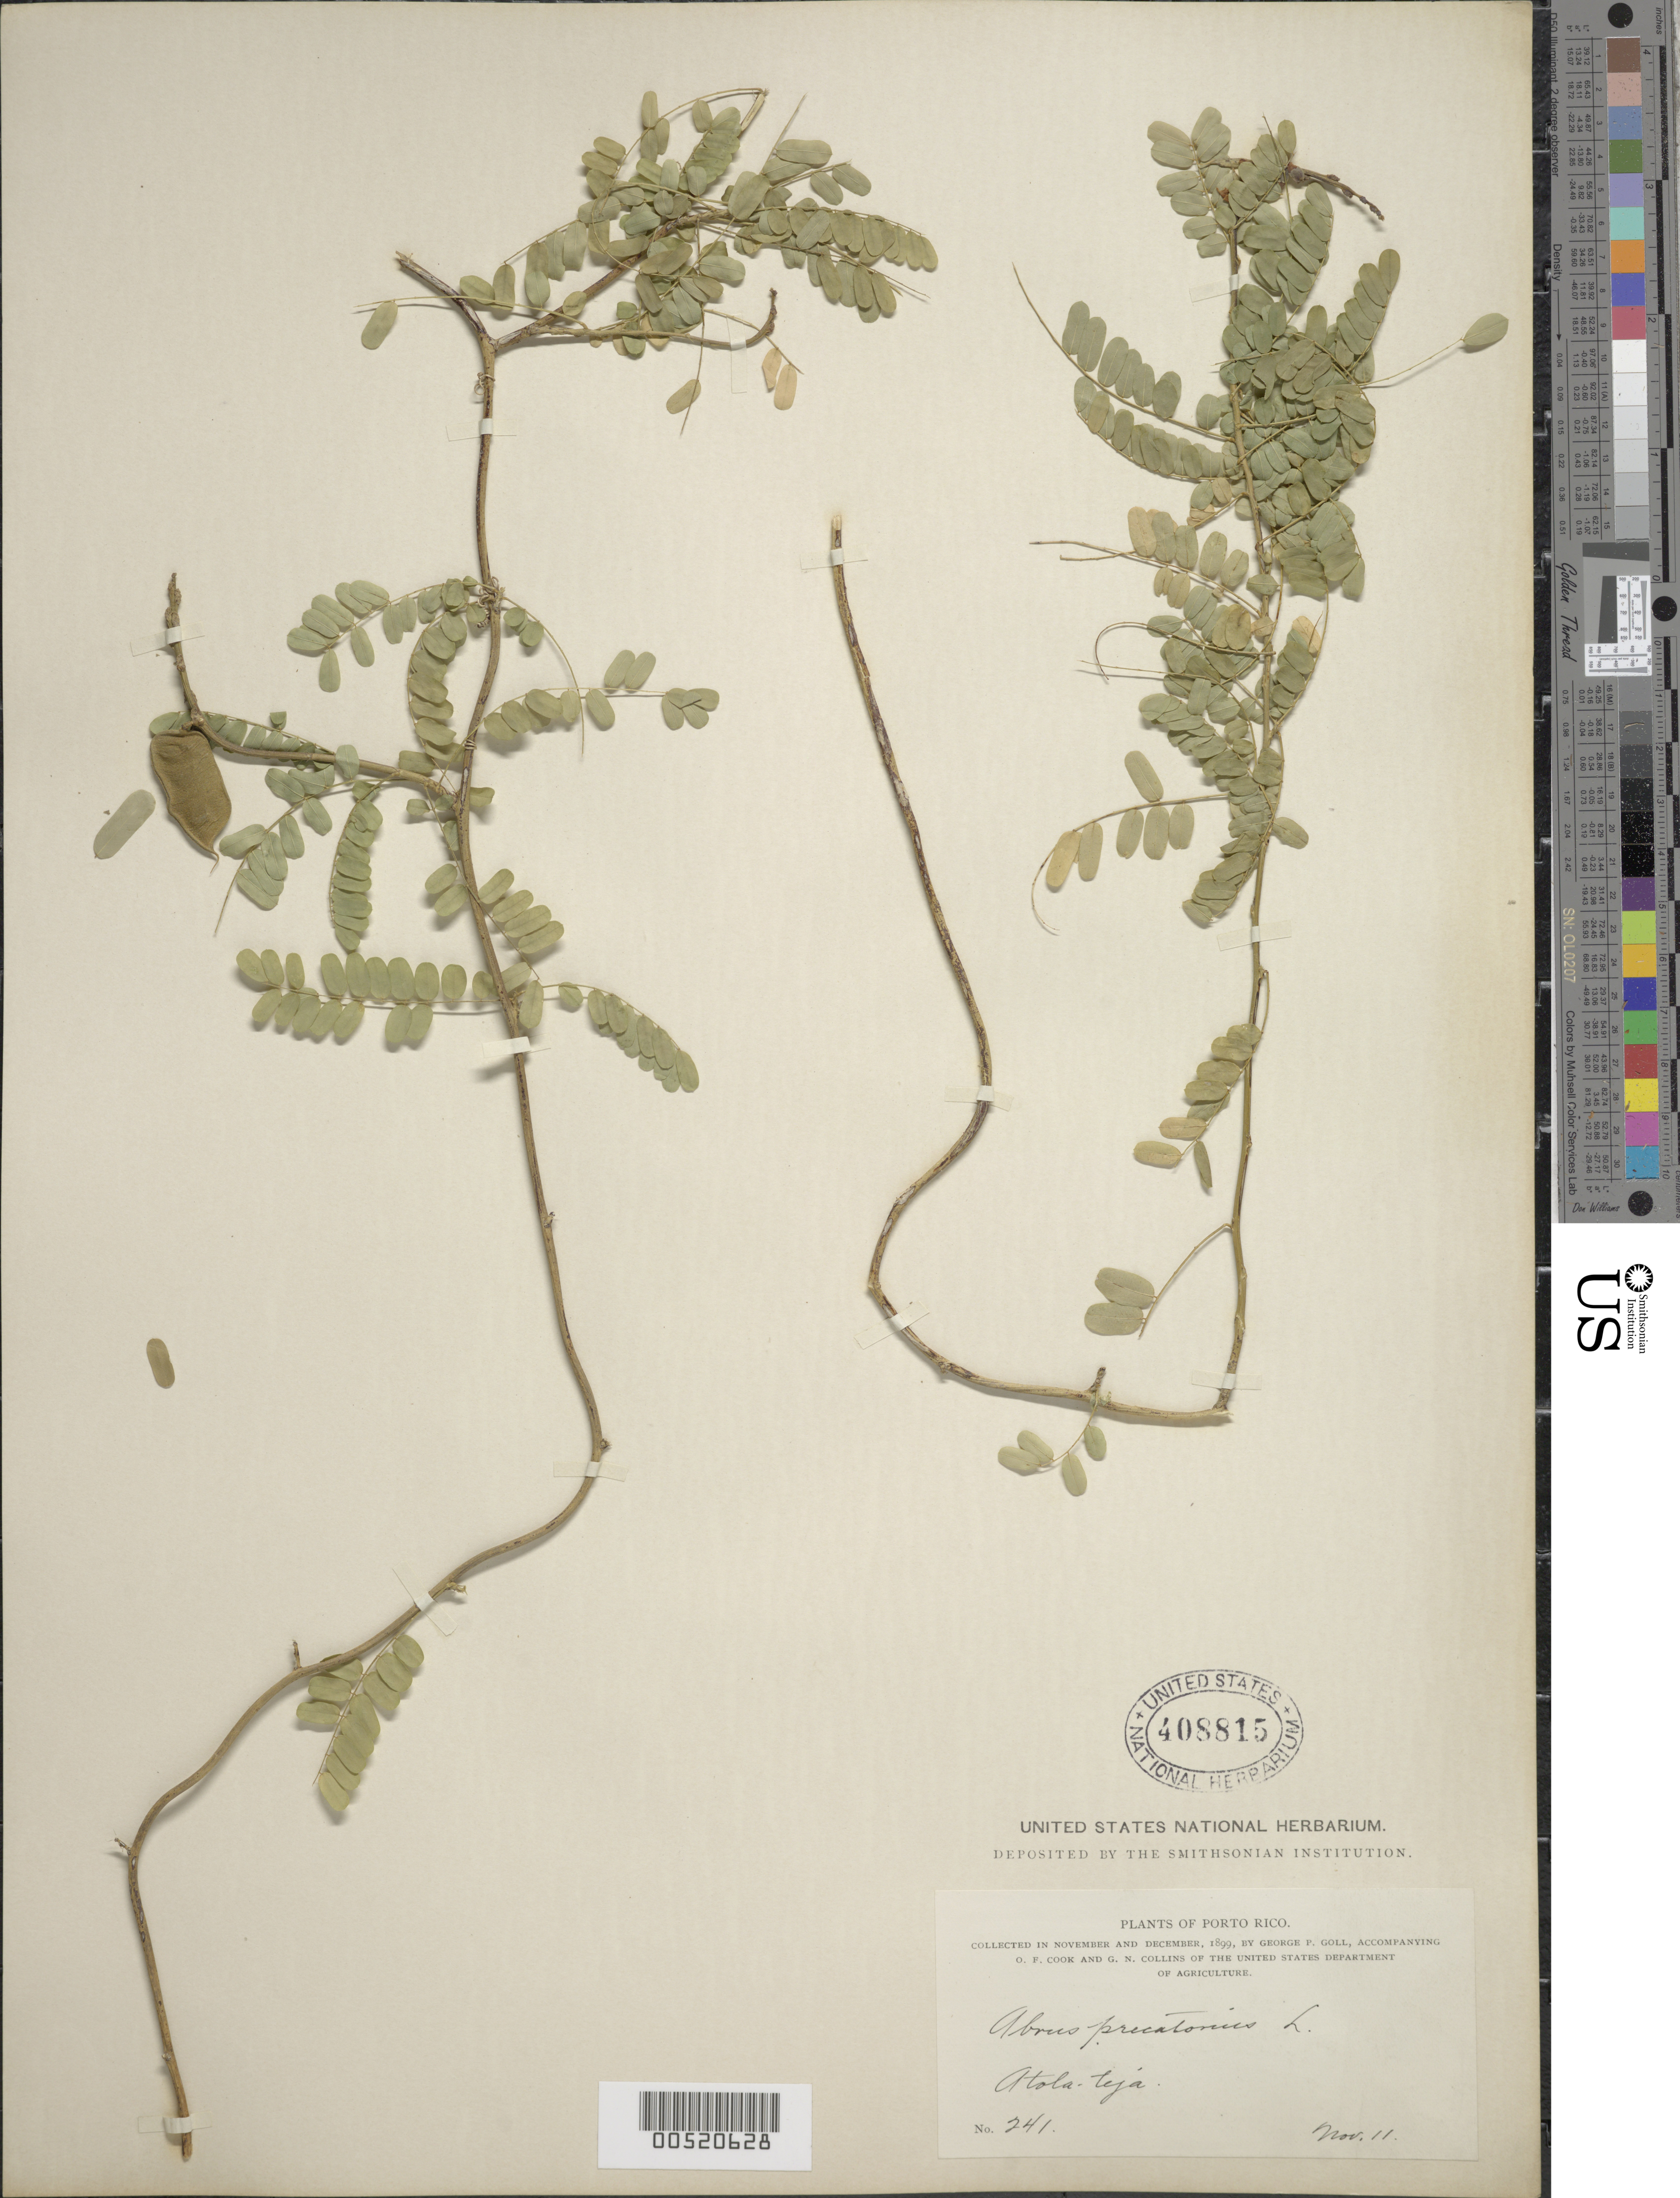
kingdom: Plantae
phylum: Tracheophyta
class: Magnoliopsida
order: Fabales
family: Fabaceae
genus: Abrus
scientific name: Abrus precatorius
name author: L.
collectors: G. Goll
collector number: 241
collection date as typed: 11 Nov 1899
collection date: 1899-11-11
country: Puerto Rico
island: Greater Antilles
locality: Atola Teja.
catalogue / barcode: US 408815